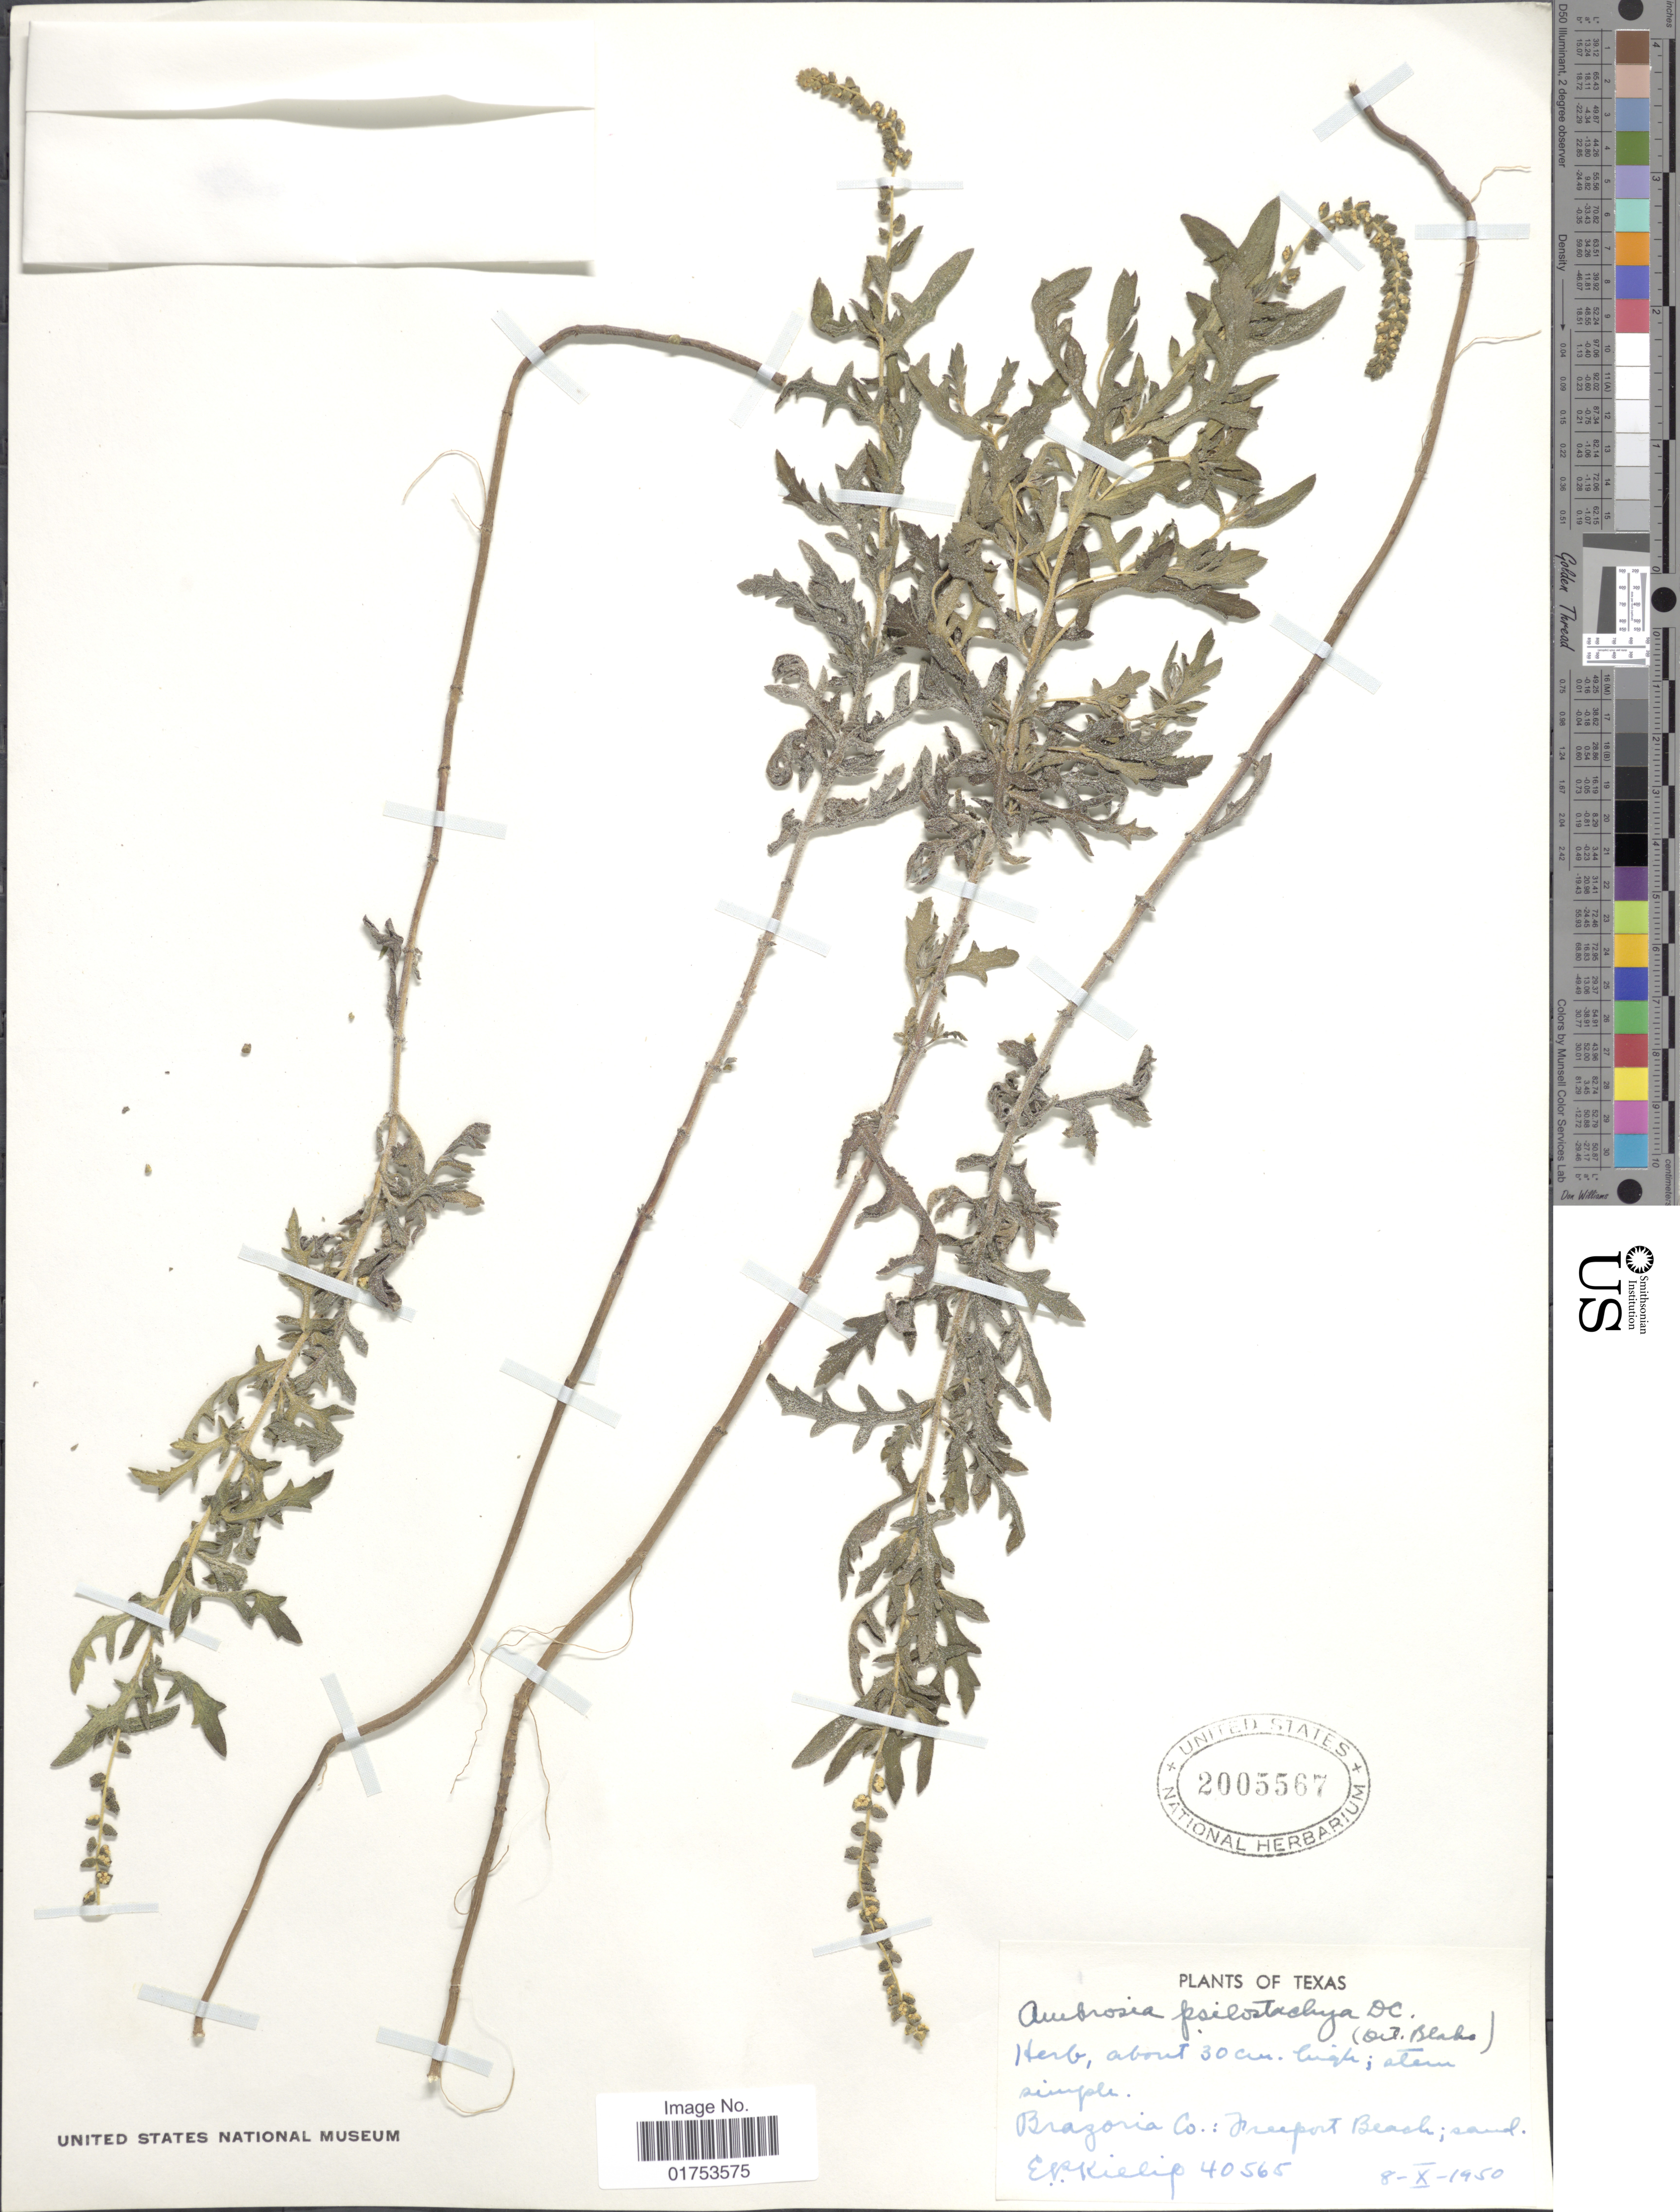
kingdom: Plantae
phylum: Tracheophyta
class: Magnoliopsida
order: Asterales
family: Asteraceae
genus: Ambrosia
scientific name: Ambrosia psilostachya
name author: DC.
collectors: E. P. Killip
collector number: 40565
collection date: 1950-10-08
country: United States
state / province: Texas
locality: Brazoria Co.: Freeport Beach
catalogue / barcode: US 2005567